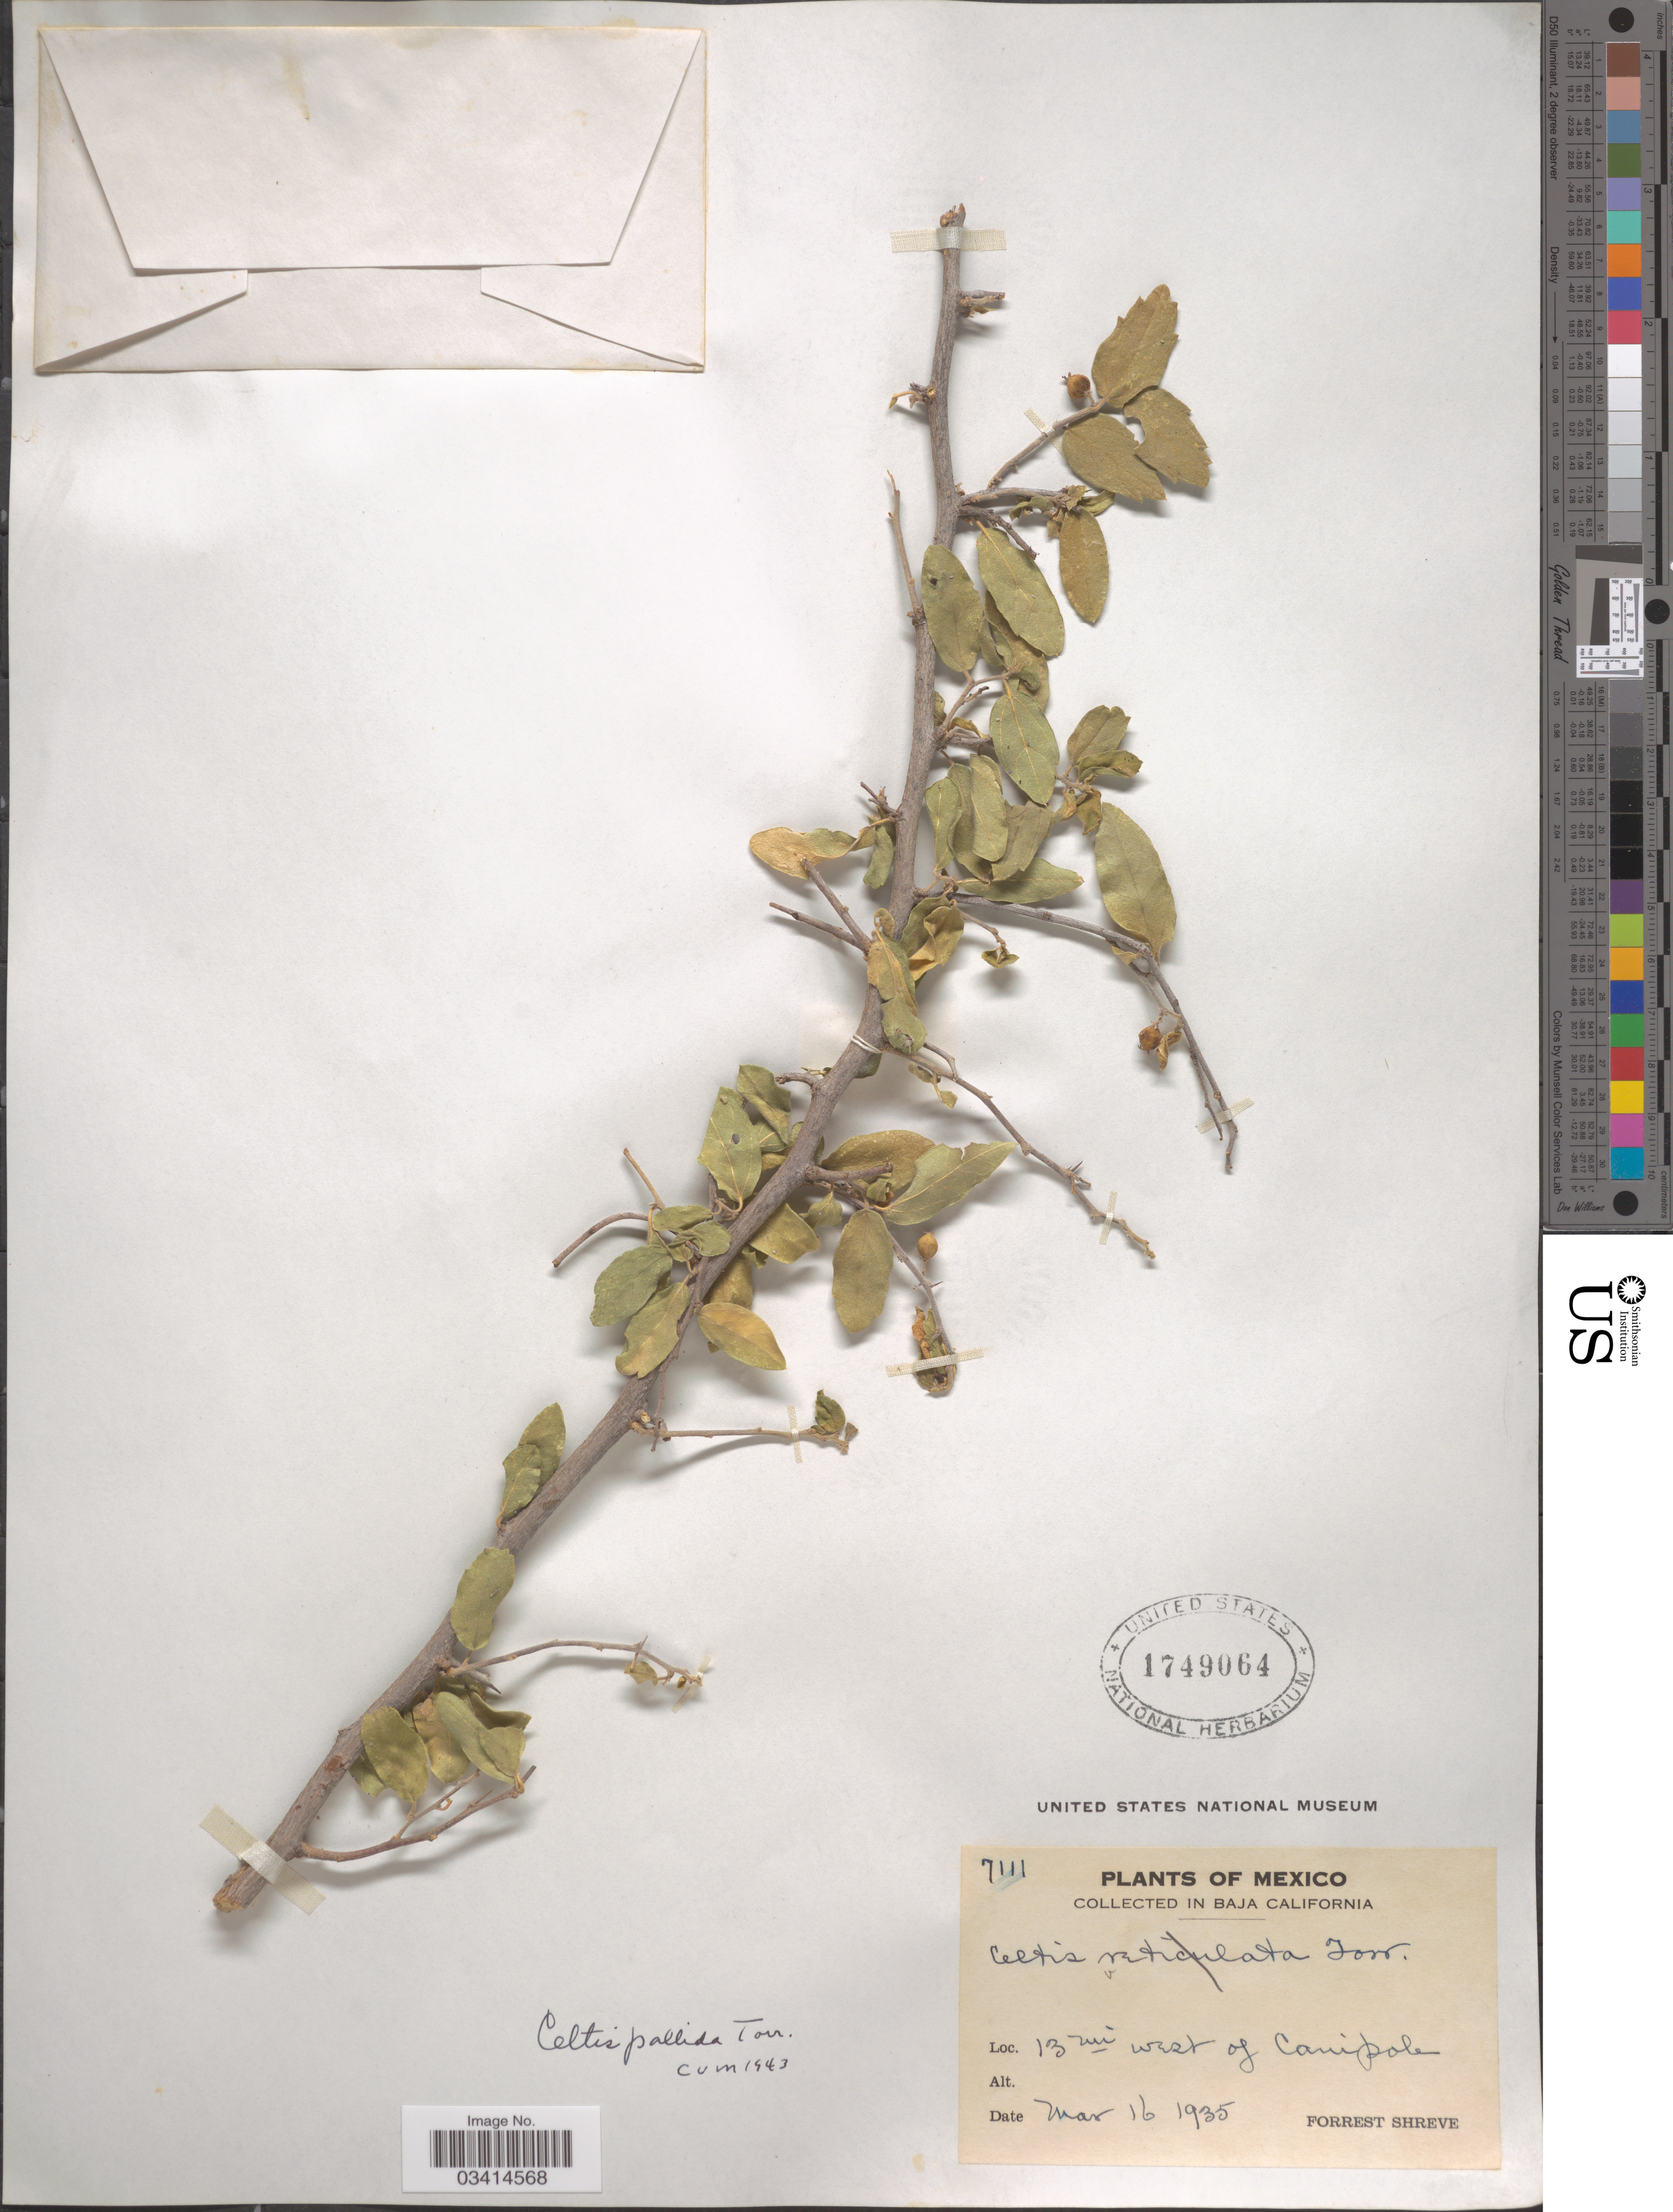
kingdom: Plantae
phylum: Tracheophyta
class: Magnoliopsida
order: Rosales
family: Cannabaceae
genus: Celtis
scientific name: Celtis pallida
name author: Torr. in Emory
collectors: F. Shreve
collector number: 7111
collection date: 1935-03-16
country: Mexico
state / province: Baja California Sur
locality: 13 mi west of Canipole.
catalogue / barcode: US 1749064